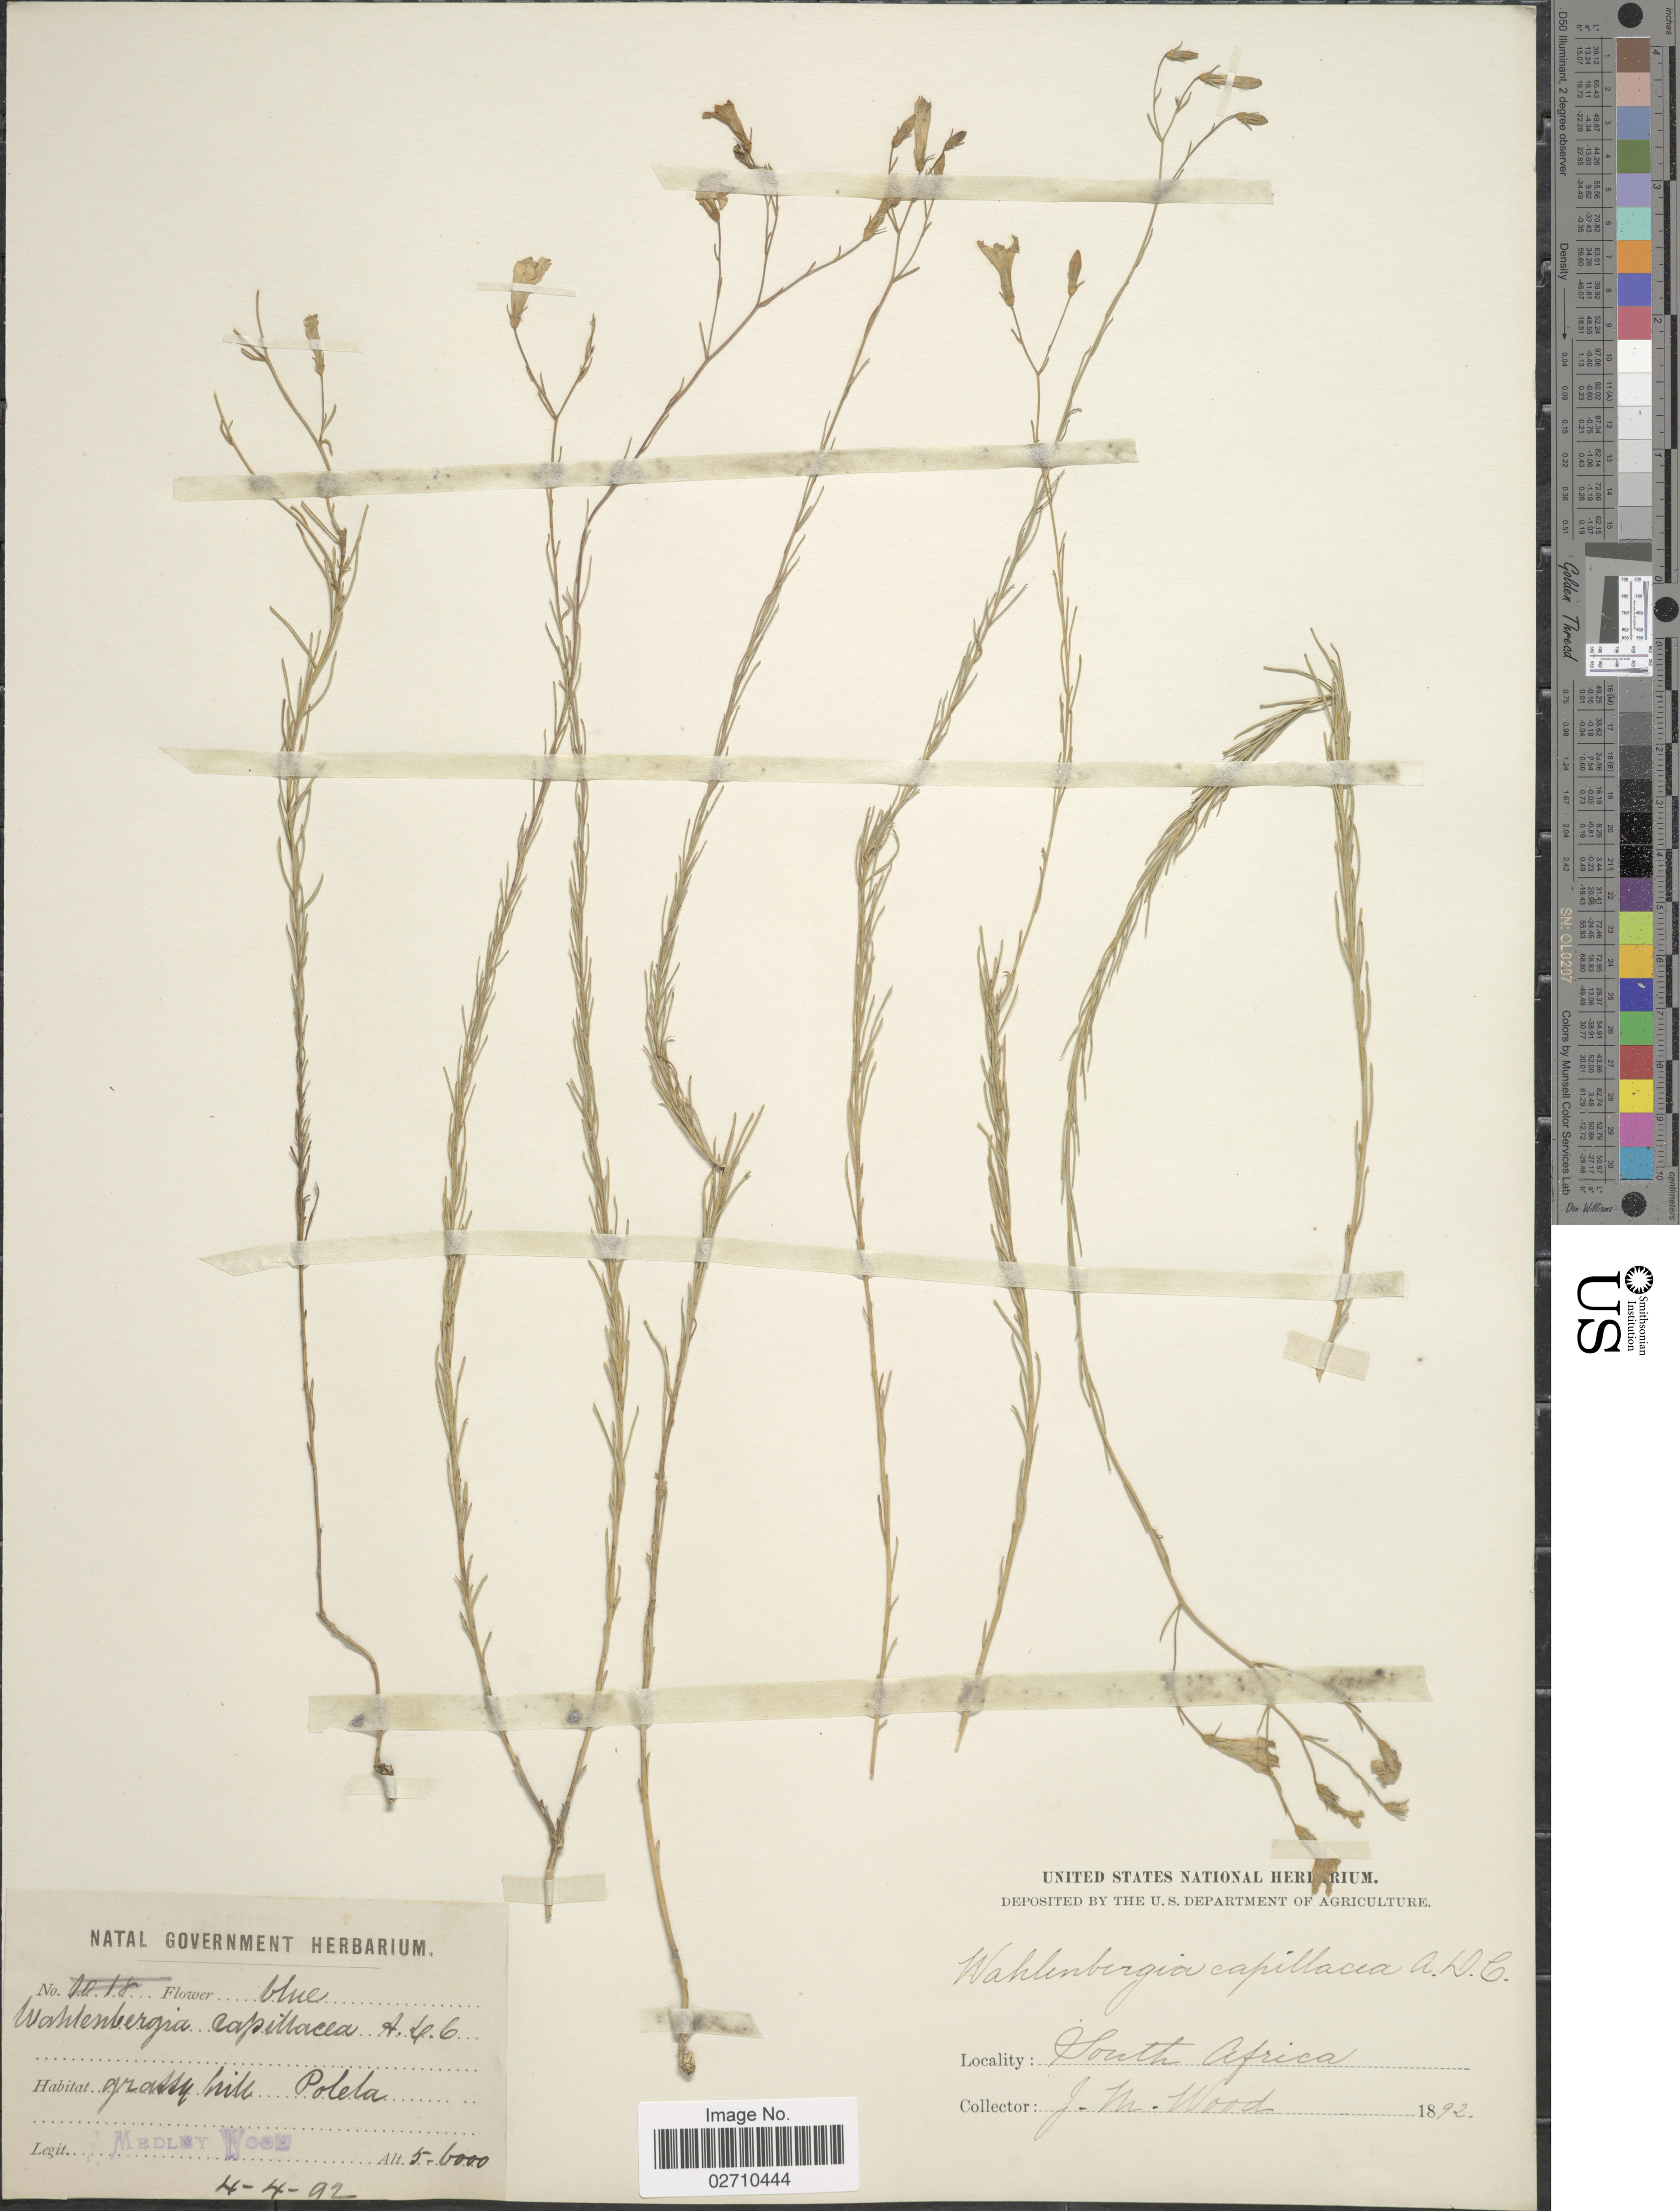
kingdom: Plantae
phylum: Tracheophyta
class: Magnoliopsida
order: Asterales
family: Campanulaceae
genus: Wahlenbergia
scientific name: Wahlenbergia capillacea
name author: A. DC.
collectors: J. Medley Wood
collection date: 1892-04-04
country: South Africa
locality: Polela.